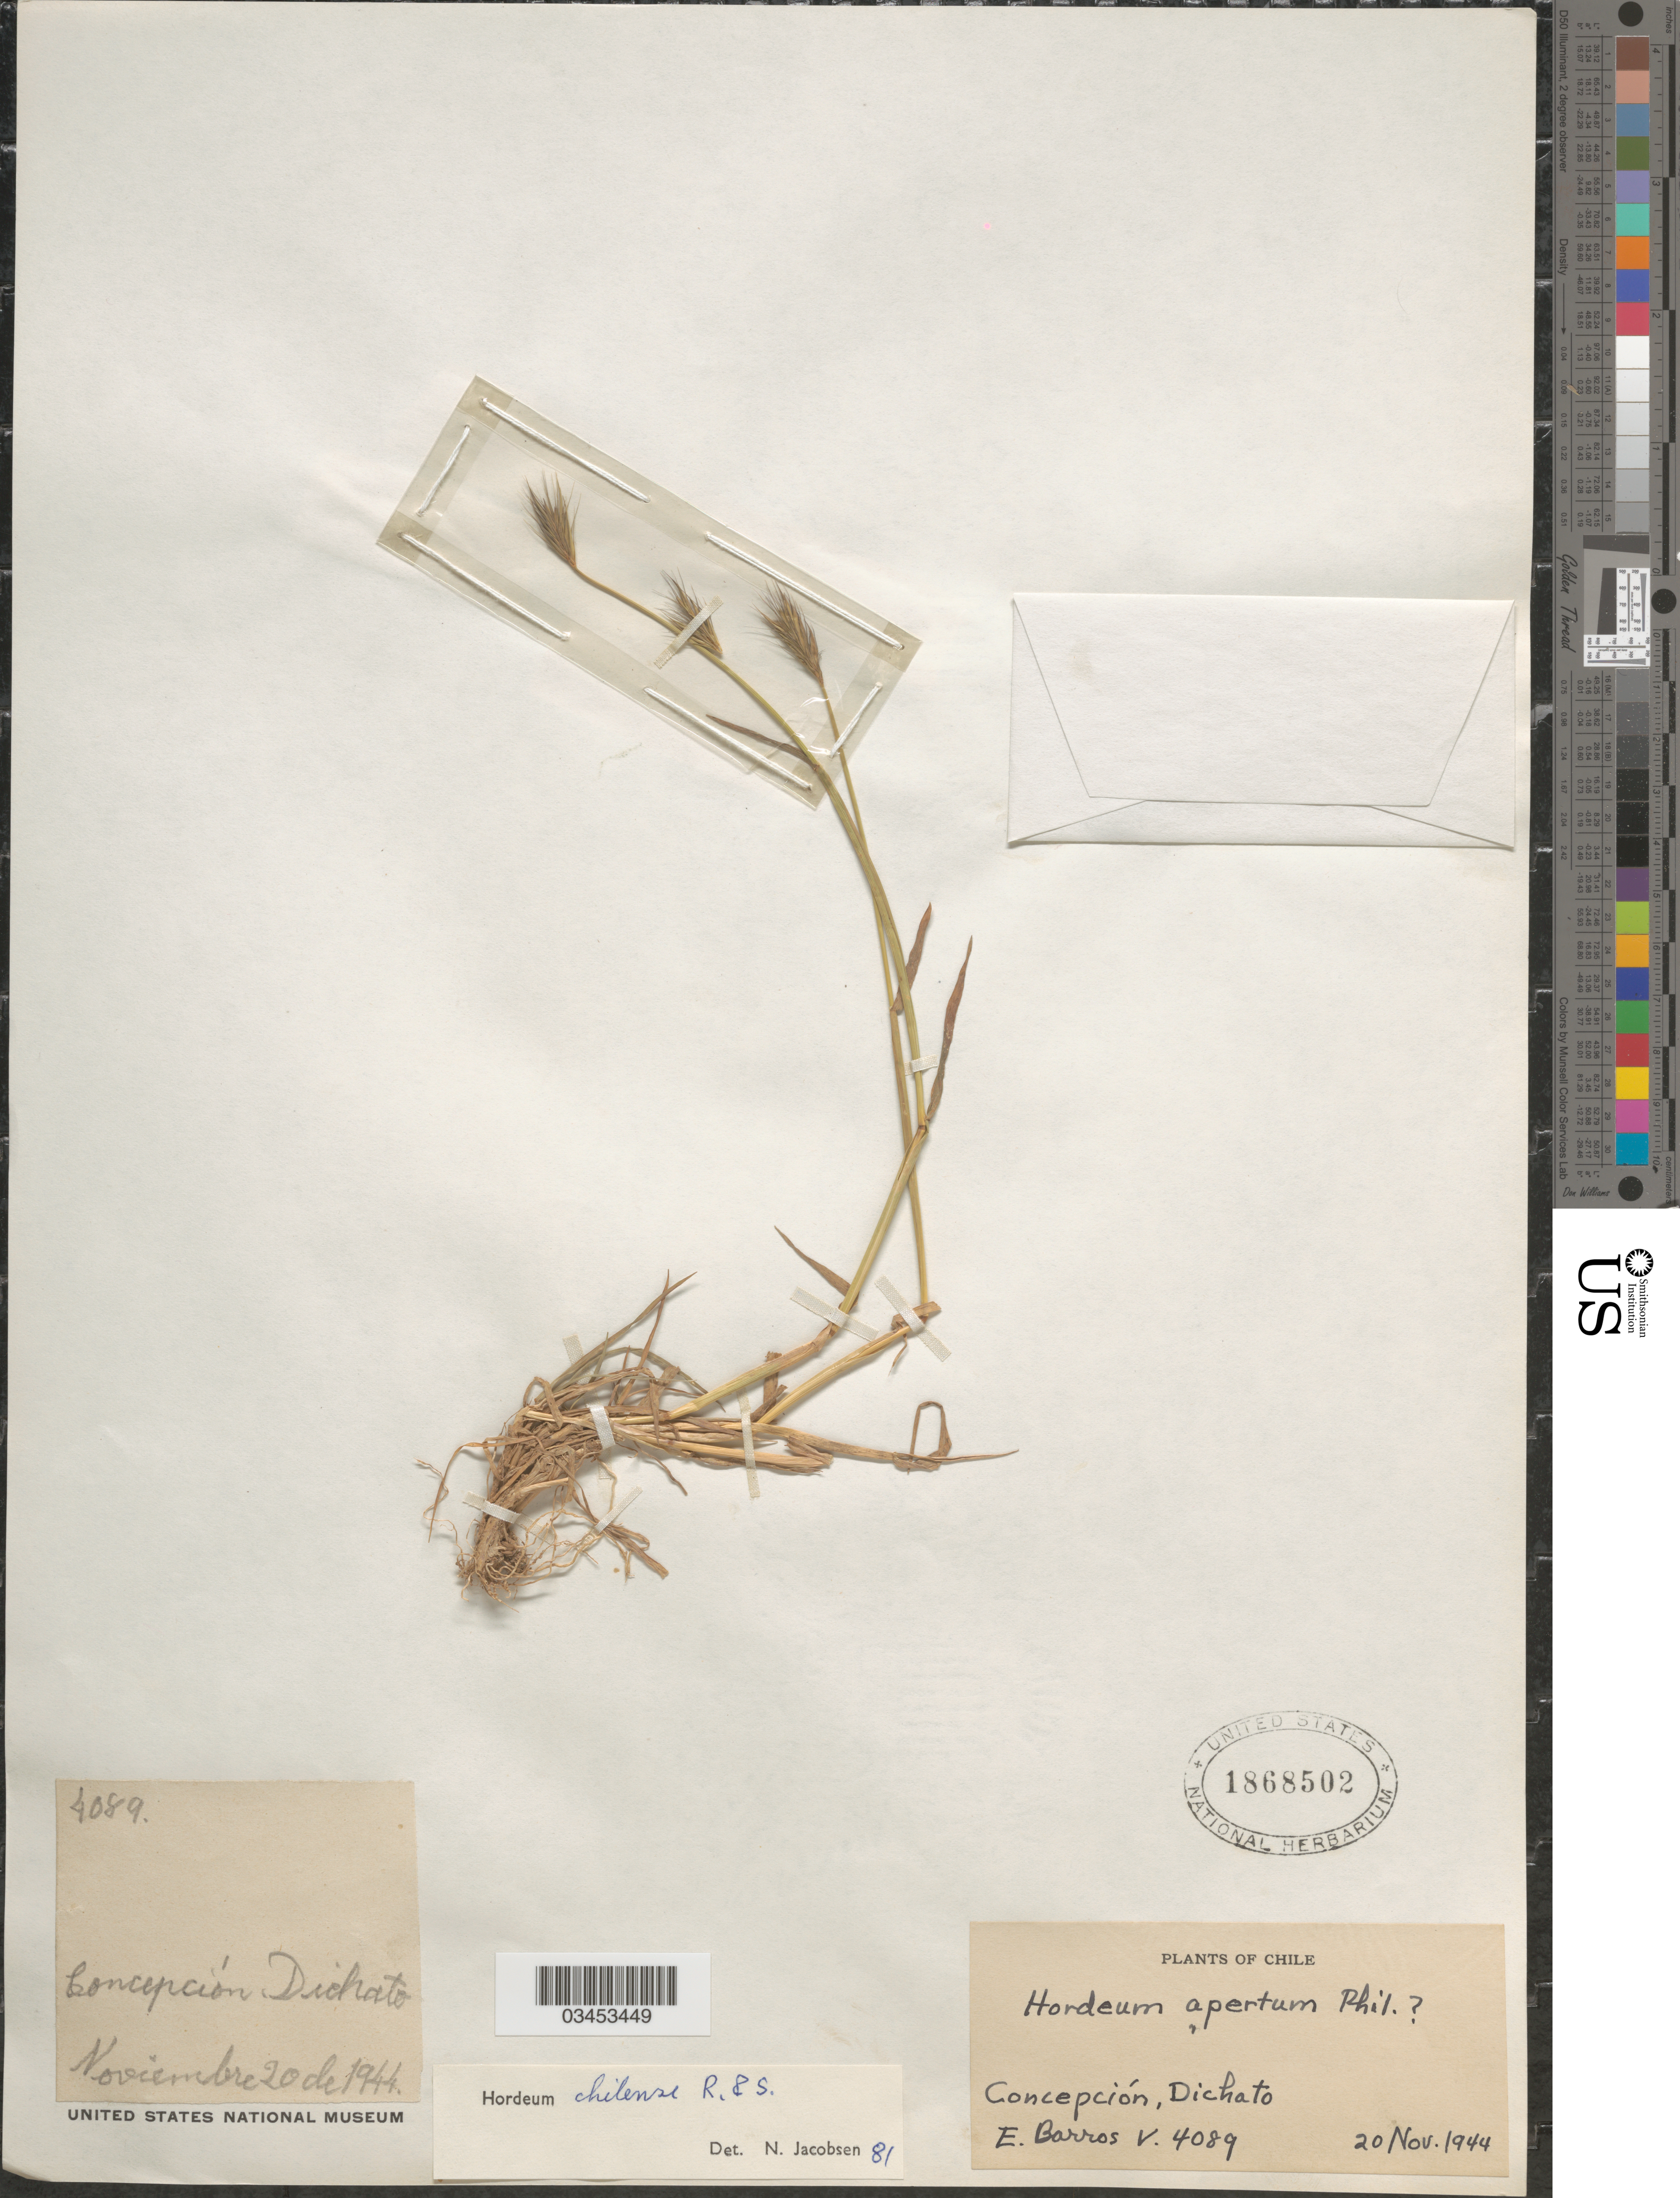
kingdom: Plantae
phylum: Tracheophyta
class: Liliopsida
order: Poales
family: Poaceae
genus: Hordeum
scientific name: Hordeum chilense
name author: Roem. & Schult.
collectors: E. Barros V.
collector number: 4089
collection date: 1944-11-20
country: Chile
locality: Concepción, Dichato.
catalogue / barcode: US 1868502